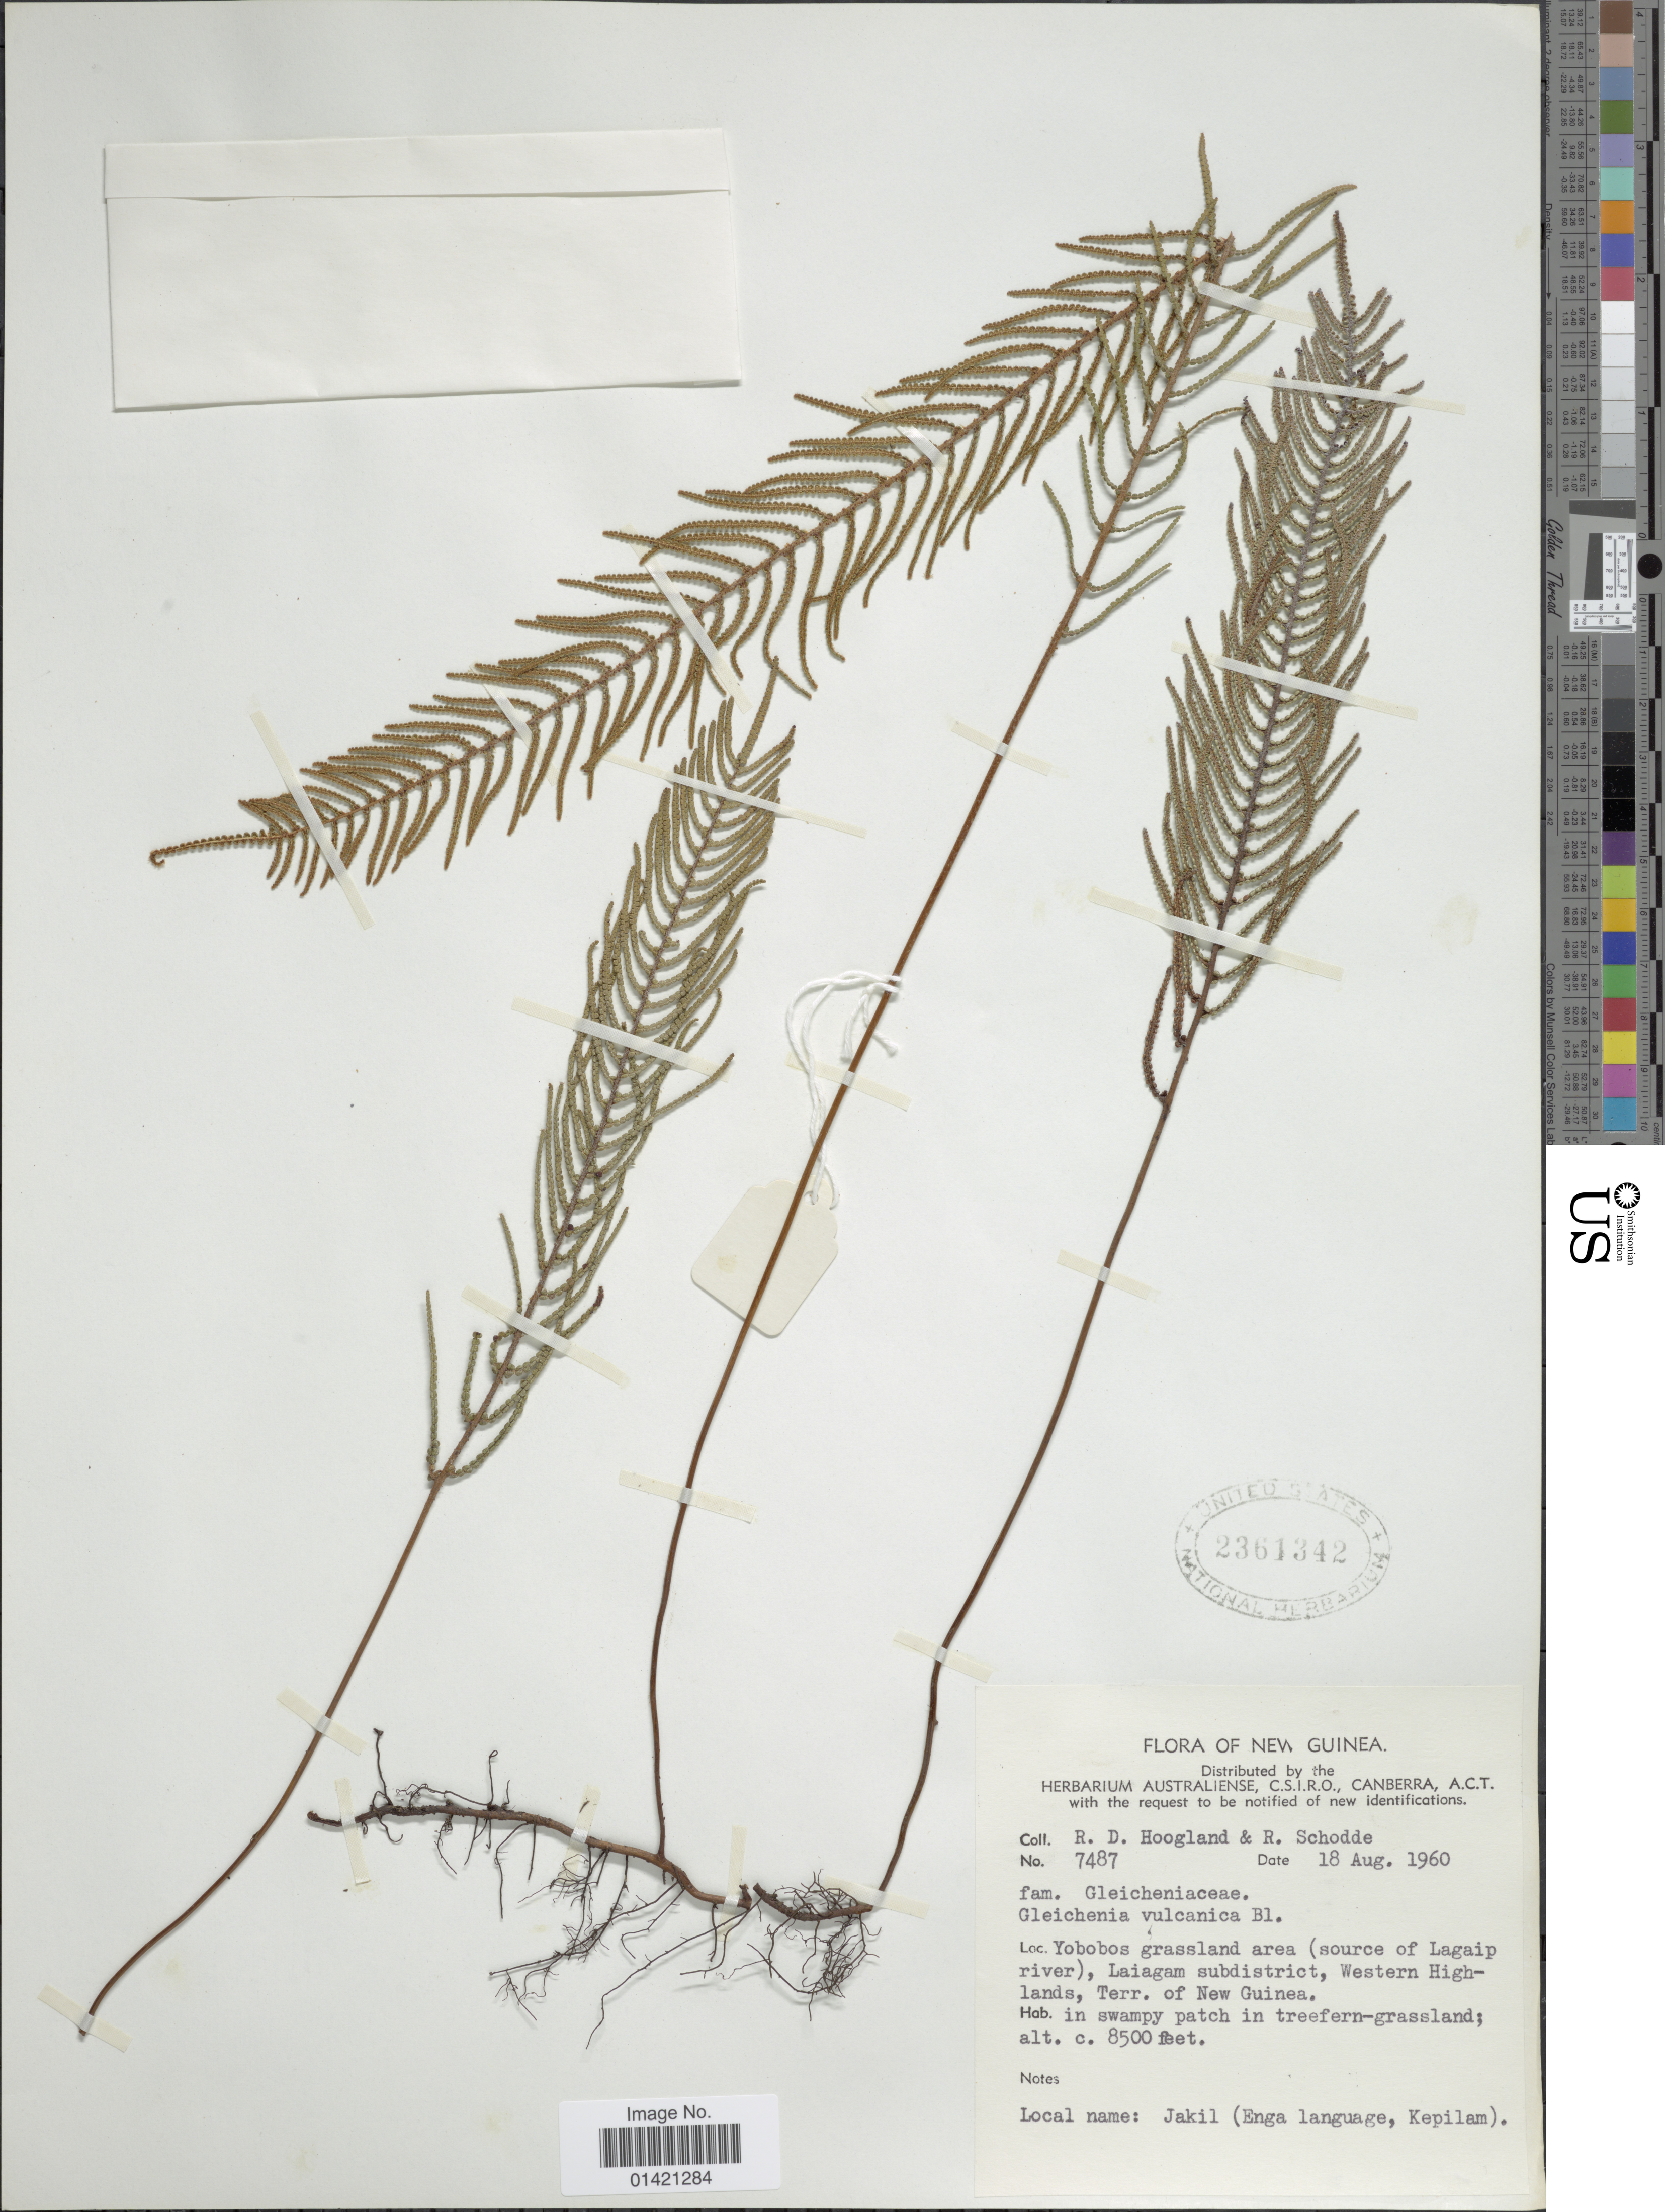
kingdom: Plantae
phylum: Tracheophyta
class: Polypodiopsida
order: Gleicheniales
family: Gleicheniaceae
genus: Gleichenia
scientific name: Gleichenia vulcanica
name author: Blume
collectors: R. D. Hoogland & R. Schodde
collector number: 7487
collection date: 1960-08-18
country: Papua New Guinea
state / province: Western Highlands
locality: Yocobos grassland area (source of Lagaip river), Laiagam subdistrict, Terr. of New Guinea.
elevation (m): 2591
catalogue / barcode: US 2361342